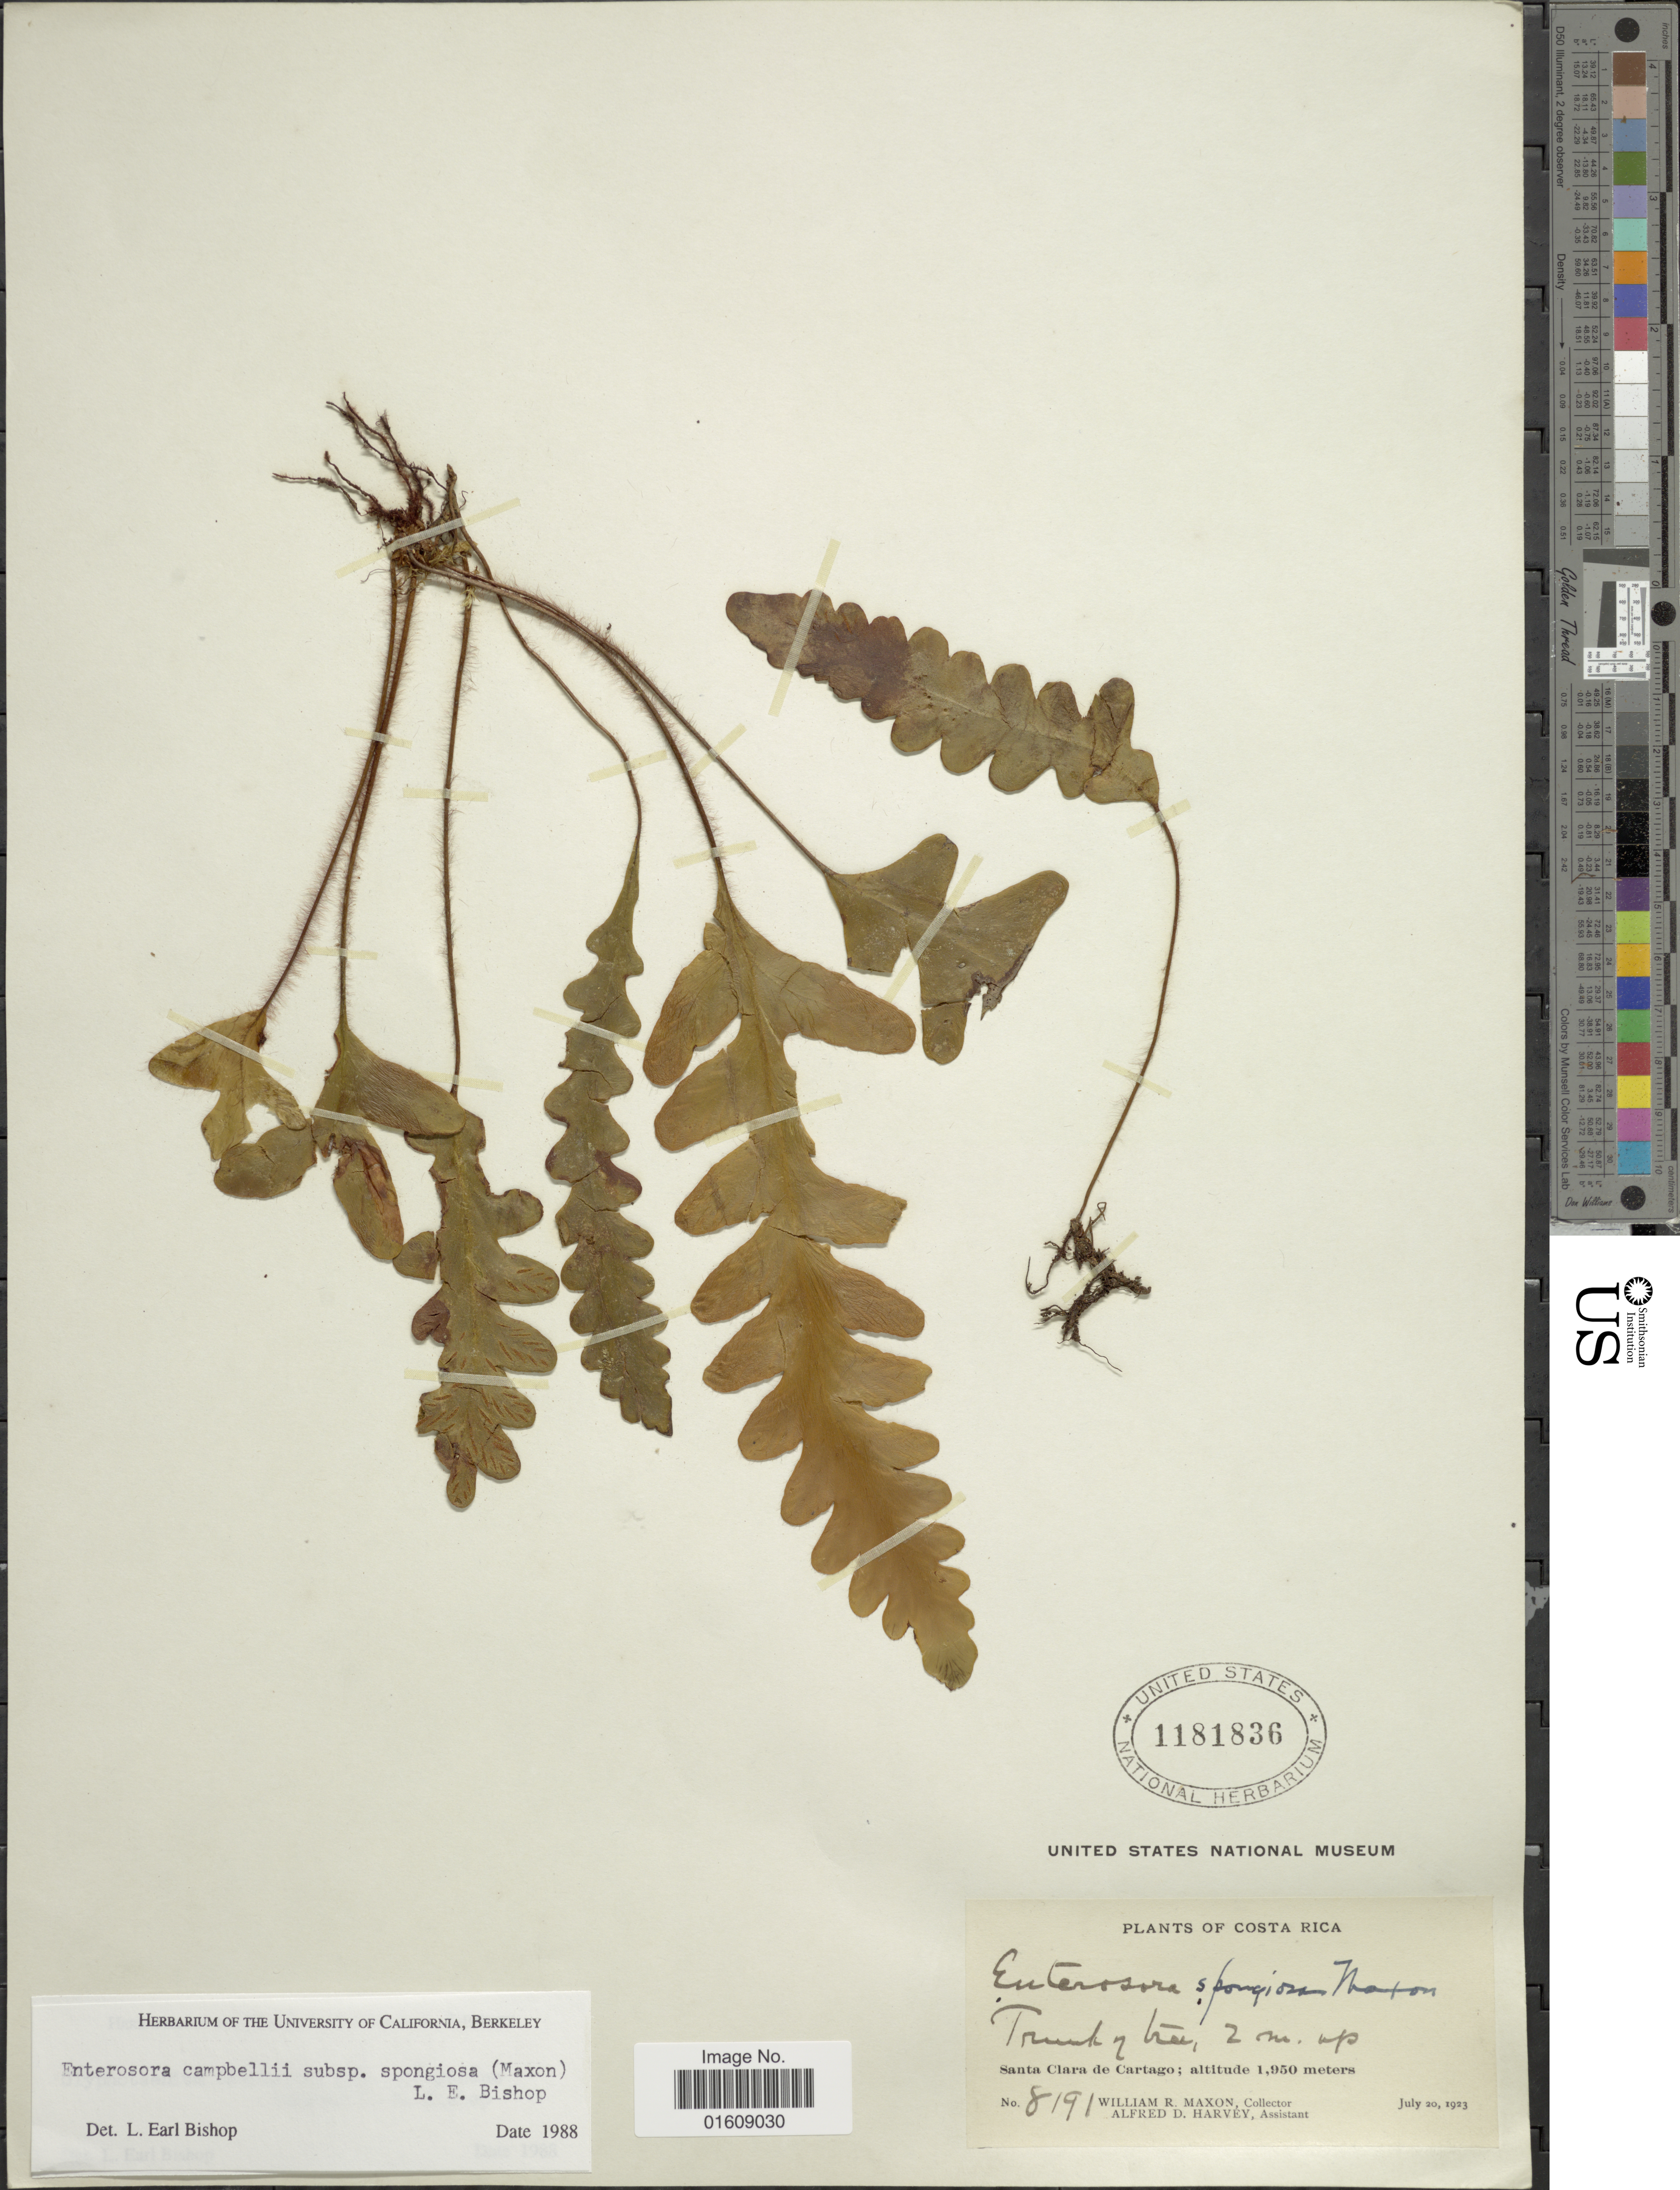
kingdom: Plantae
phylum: Tracheophyta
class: Polypodiopsida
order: Polypodiales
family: Polypodiaceae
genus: Enterosora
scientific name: Enterosora campbellii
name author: Baker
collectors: W. R. Maxon & A. D. Harvey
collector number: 8191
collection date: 1923-07-20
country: Costa Rica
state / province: Cartago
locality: Costa Rica, Santa Clara de Cartago.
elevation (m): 1950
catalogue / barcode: US 1181836